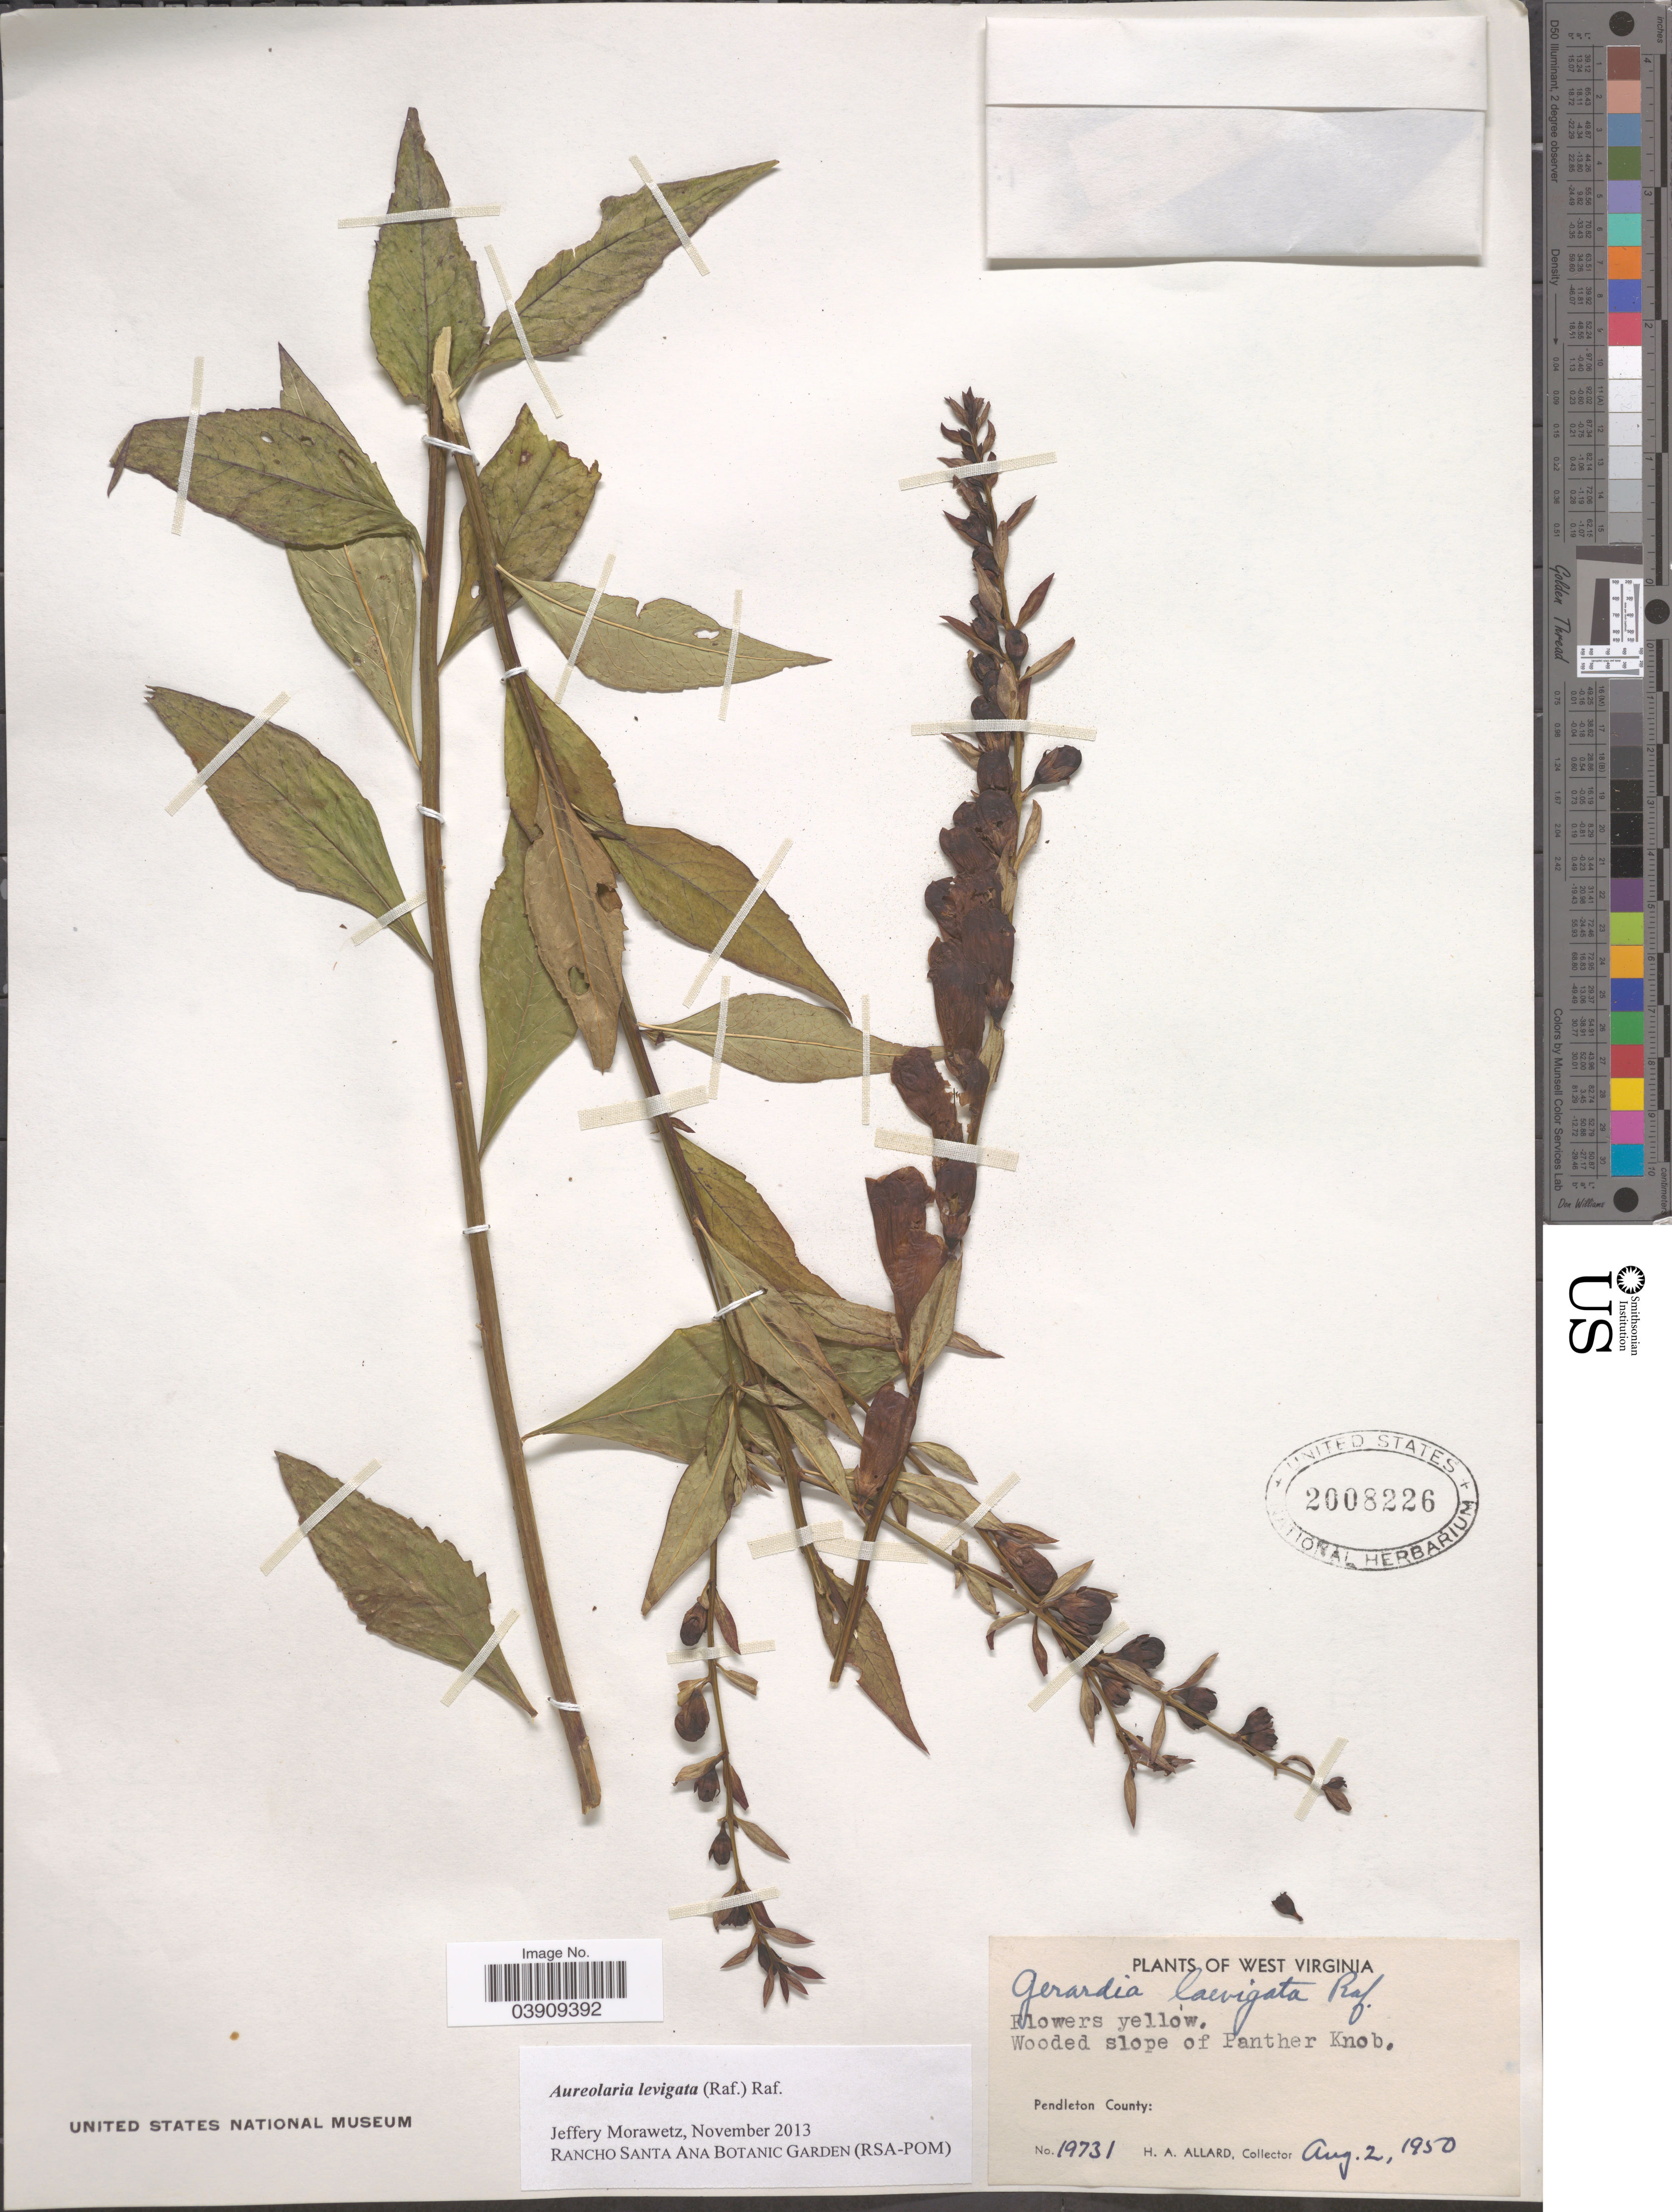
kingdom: Plantae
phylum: Tracheophyta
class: Magnoliopsida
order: Lamiales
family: Orobanchaceae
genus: Aureolaria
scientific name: Aureolaria laevigata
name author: (Raf.) Raf.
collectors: H. A. Allard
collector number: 19731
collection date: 1950-08-02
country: United States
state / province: West Virginia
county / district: Pendleton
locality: Wooded slope of Panther Knob.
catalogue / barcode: US 2008226